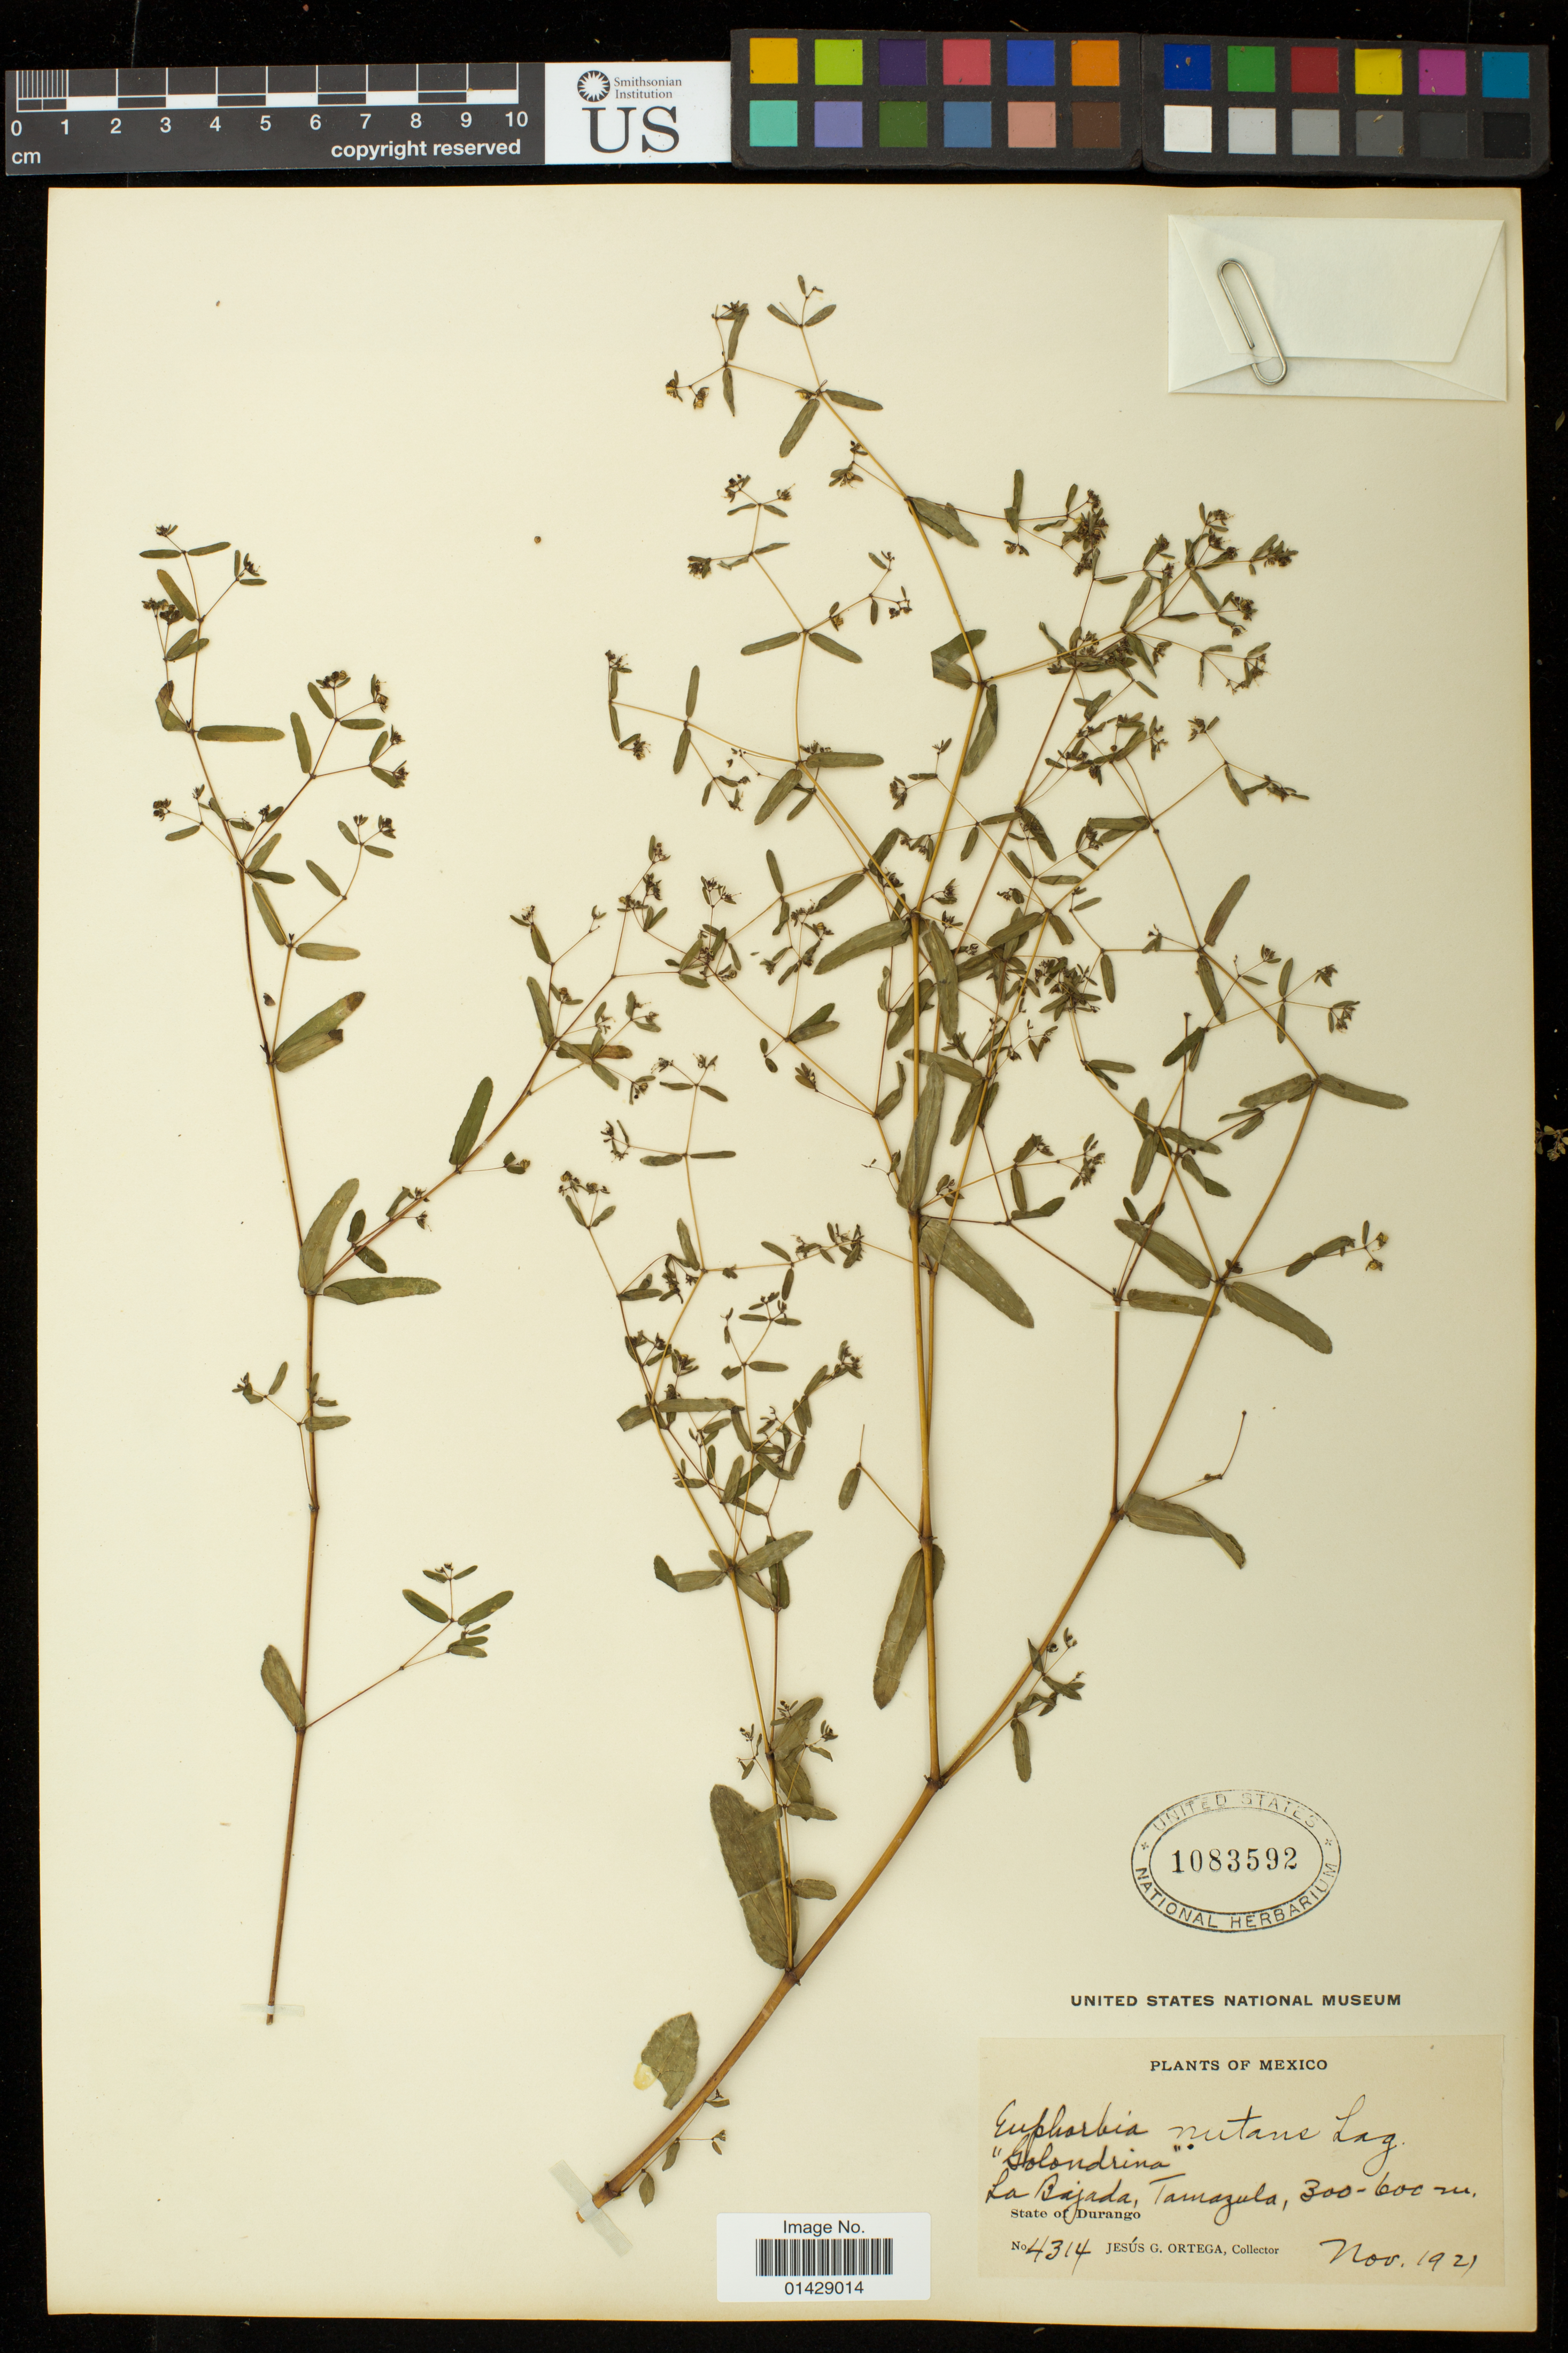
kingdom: Plantae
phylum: Tracheophyta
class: Magnoliopsida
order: Malpighiales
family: Euphorbiaceae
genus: Euphorbia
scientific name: Euphorbia hyssopifolia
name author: L.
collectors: J. Ortega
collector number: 4314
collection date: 1921-11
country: Mexico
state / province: Durango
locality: La Bajada, Tamazula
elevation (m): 300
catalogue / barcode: US 1083592